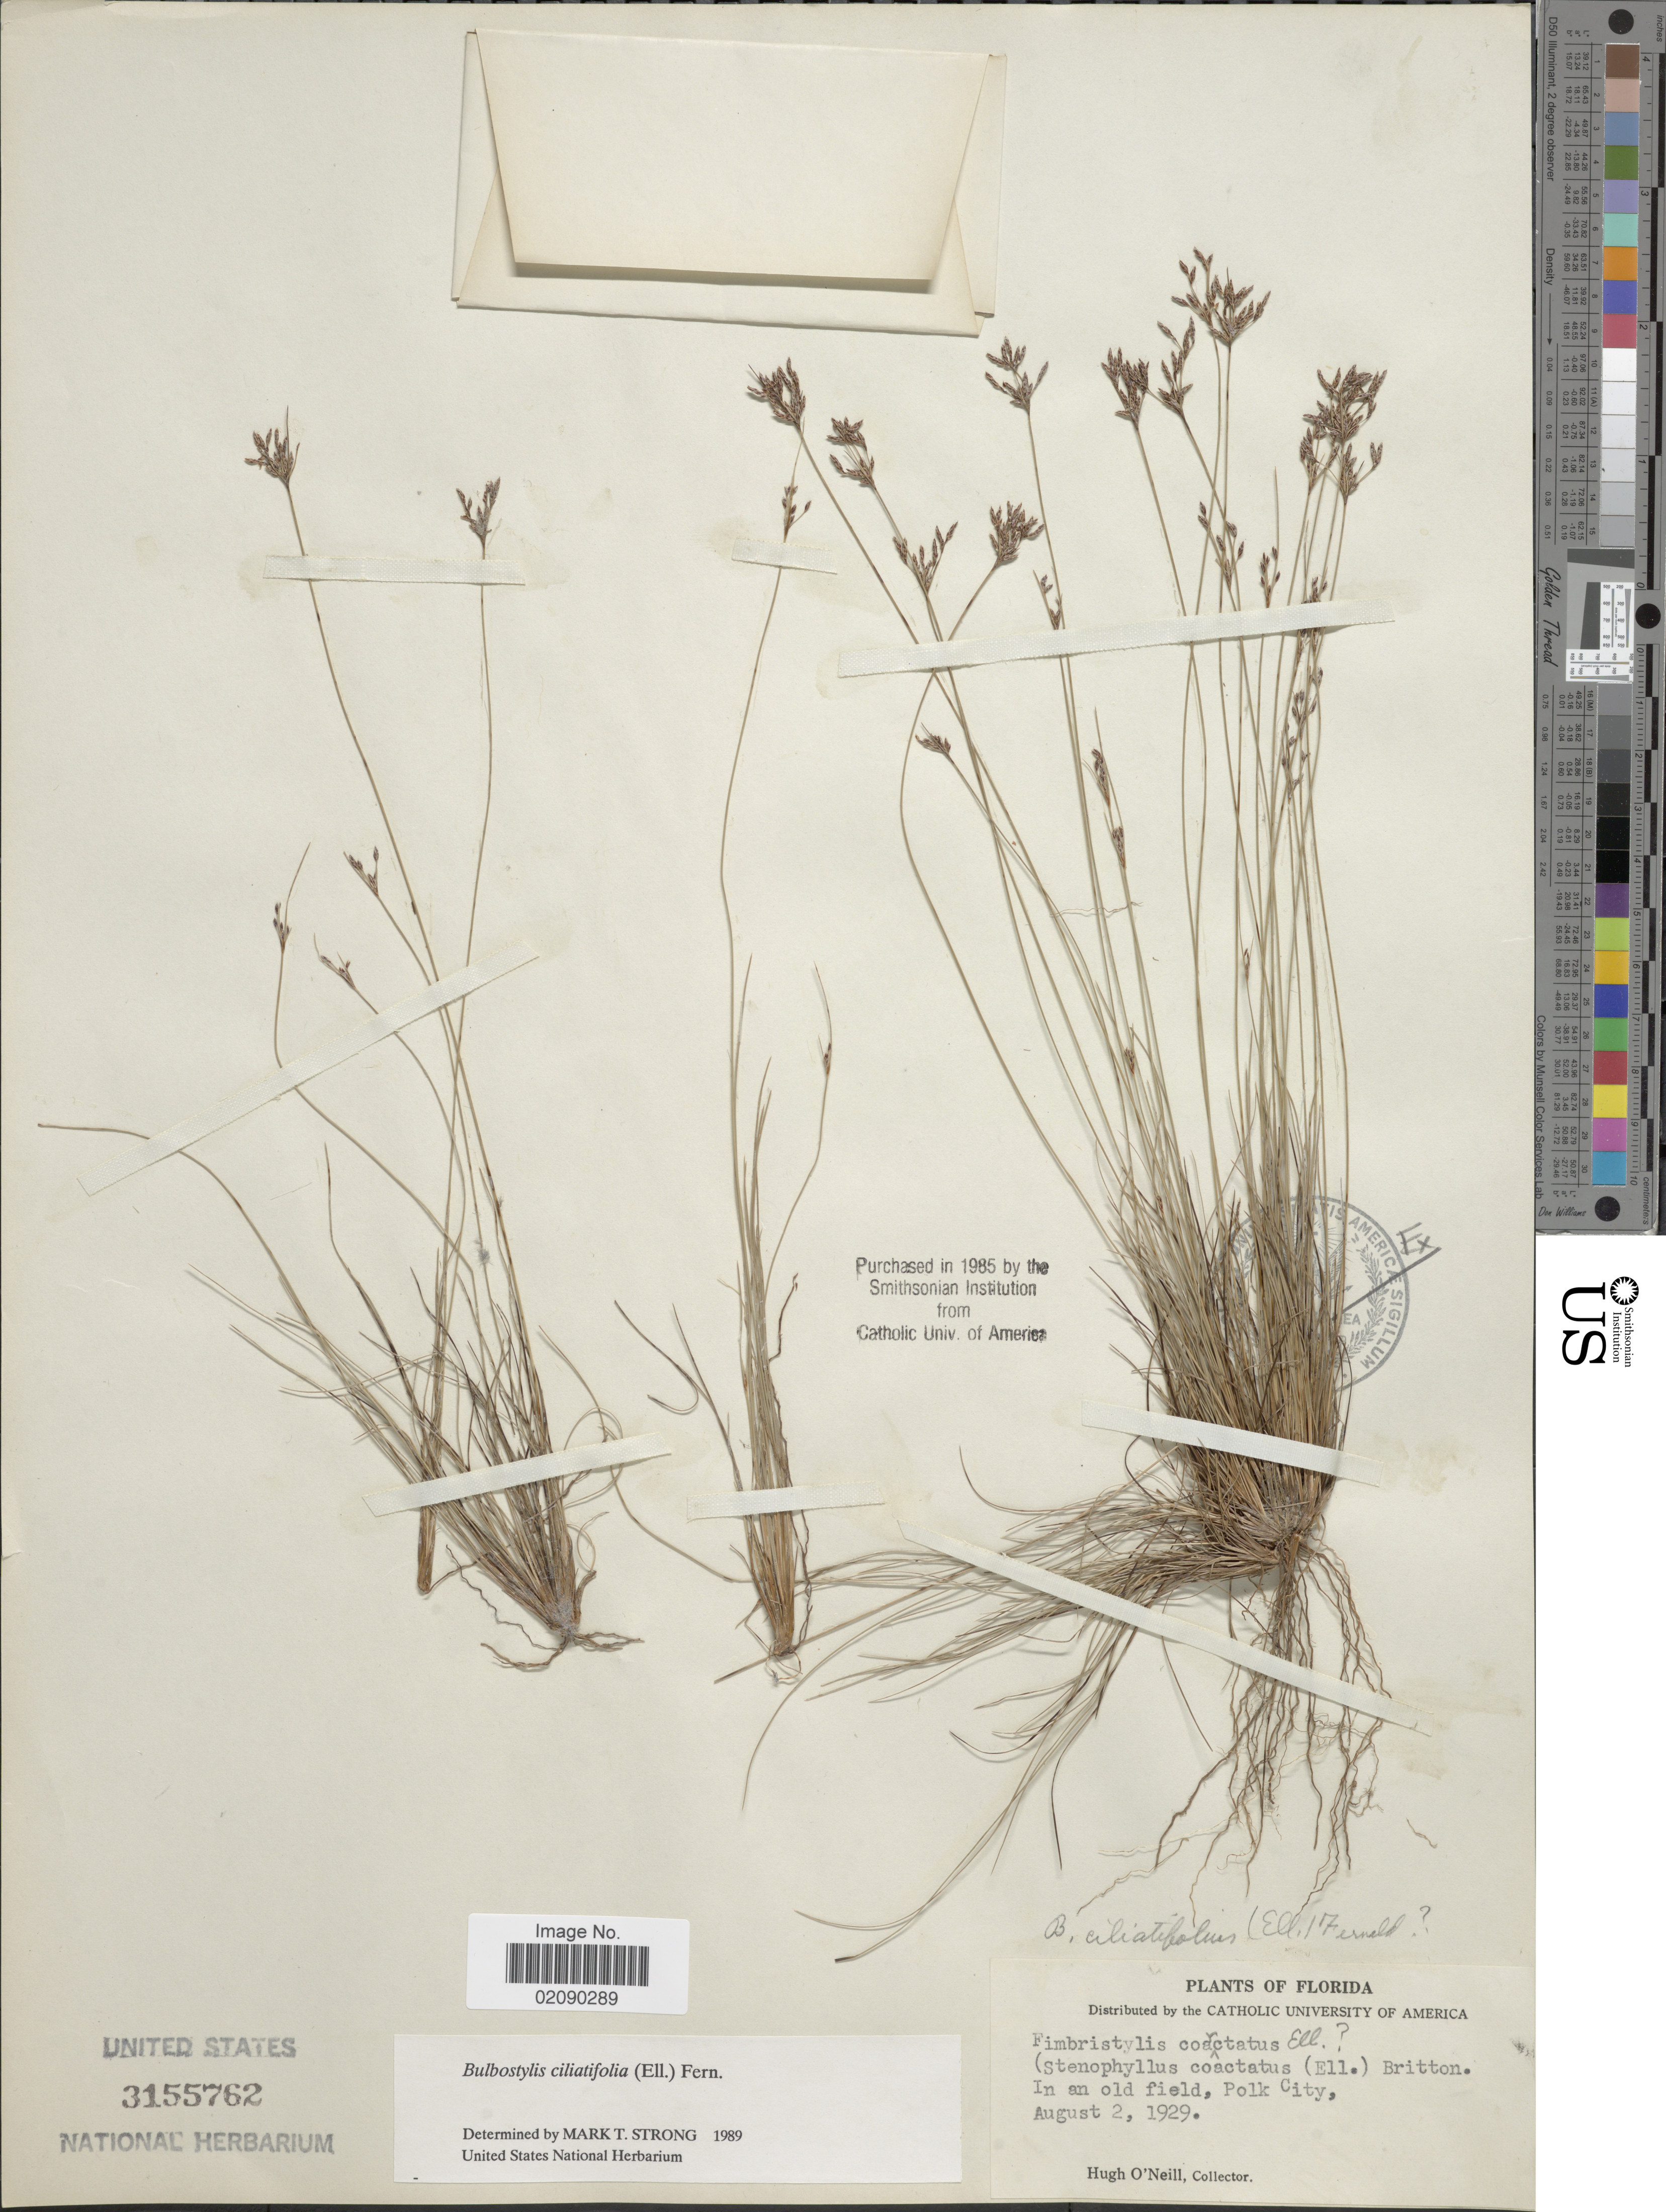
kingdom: Plantae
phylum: Tracheophyta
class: Liliopsida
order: Poales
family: Cyperaceae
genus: Bulbostylis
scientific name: Bulbostylis ciliatifolia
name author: (Elliott) Fernald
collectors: H. O'Neill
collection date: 1929-08-02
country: United States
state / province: Florida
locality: Polk City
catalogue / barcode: US 3155762